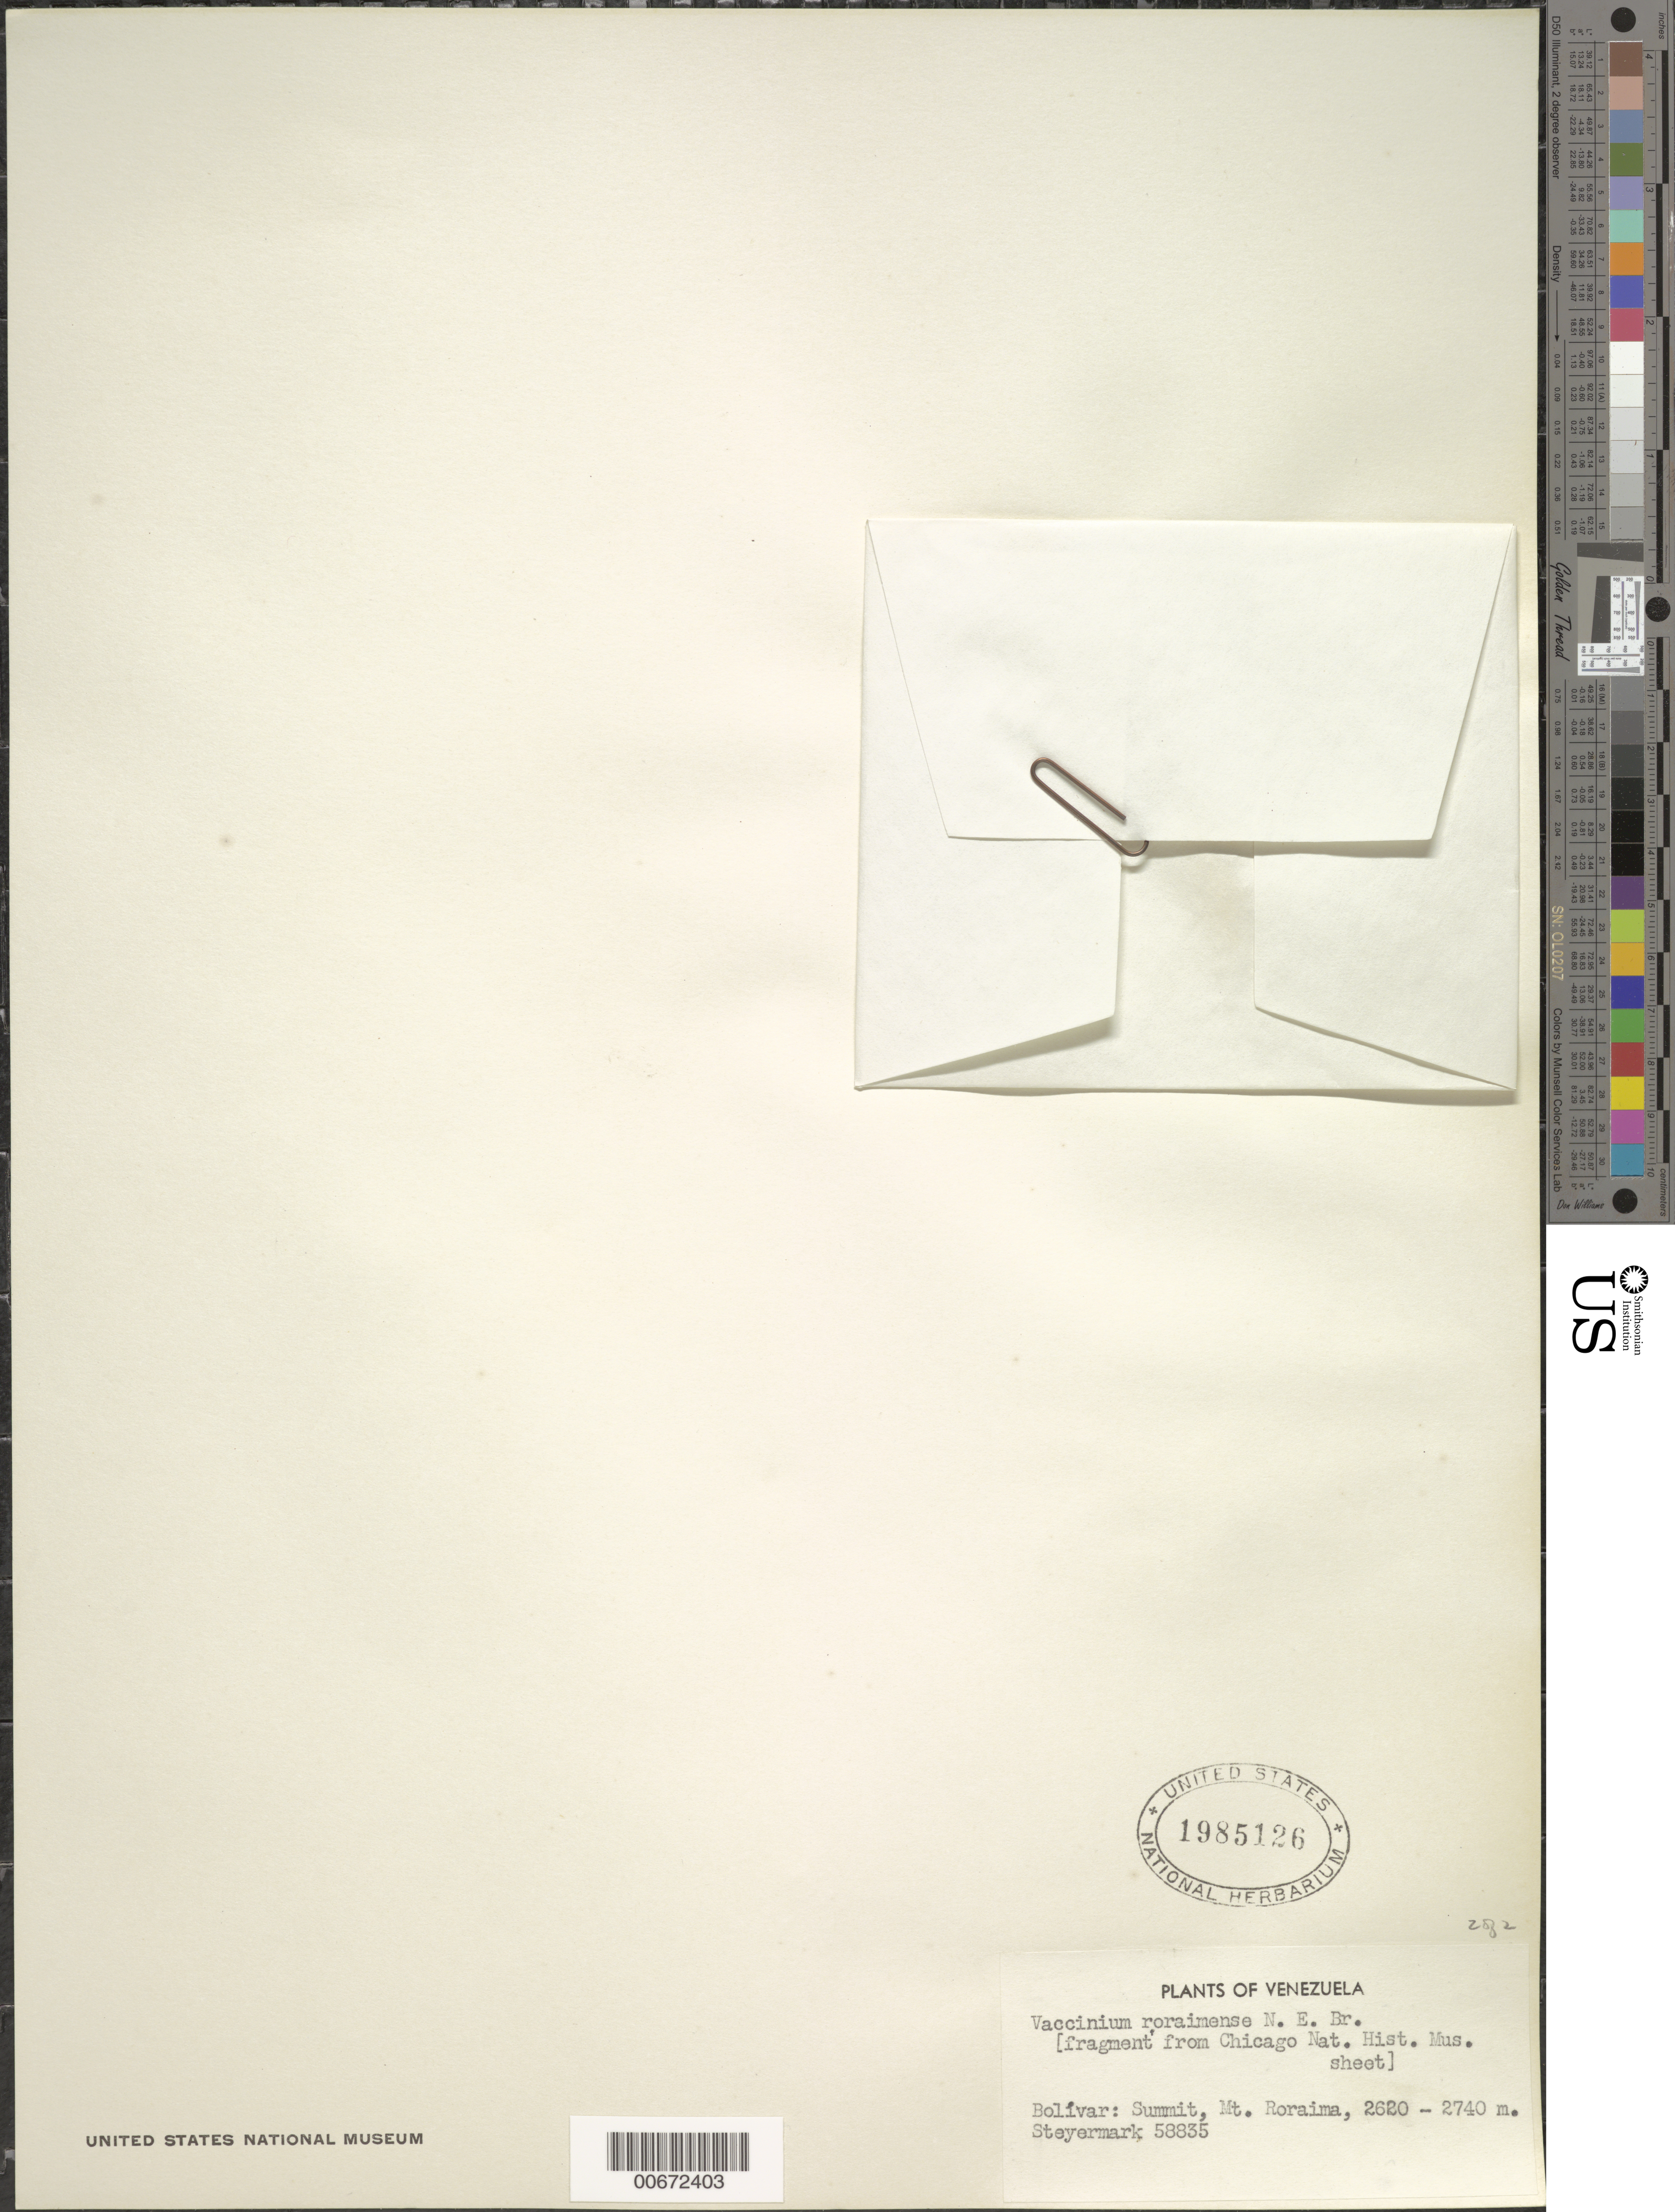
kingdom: Plantae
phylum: Tracheophyta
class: Magnoliopsida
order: Ericales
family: Ericaceae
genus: Vaccinium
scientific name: Vaccinium roraimense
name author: N.E. Br.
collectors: Steyermark, --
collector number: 58835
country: Venezuela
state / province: Bolivar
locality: Summit, Mt. Roraima.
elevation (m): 2620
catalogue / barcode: US 1985126